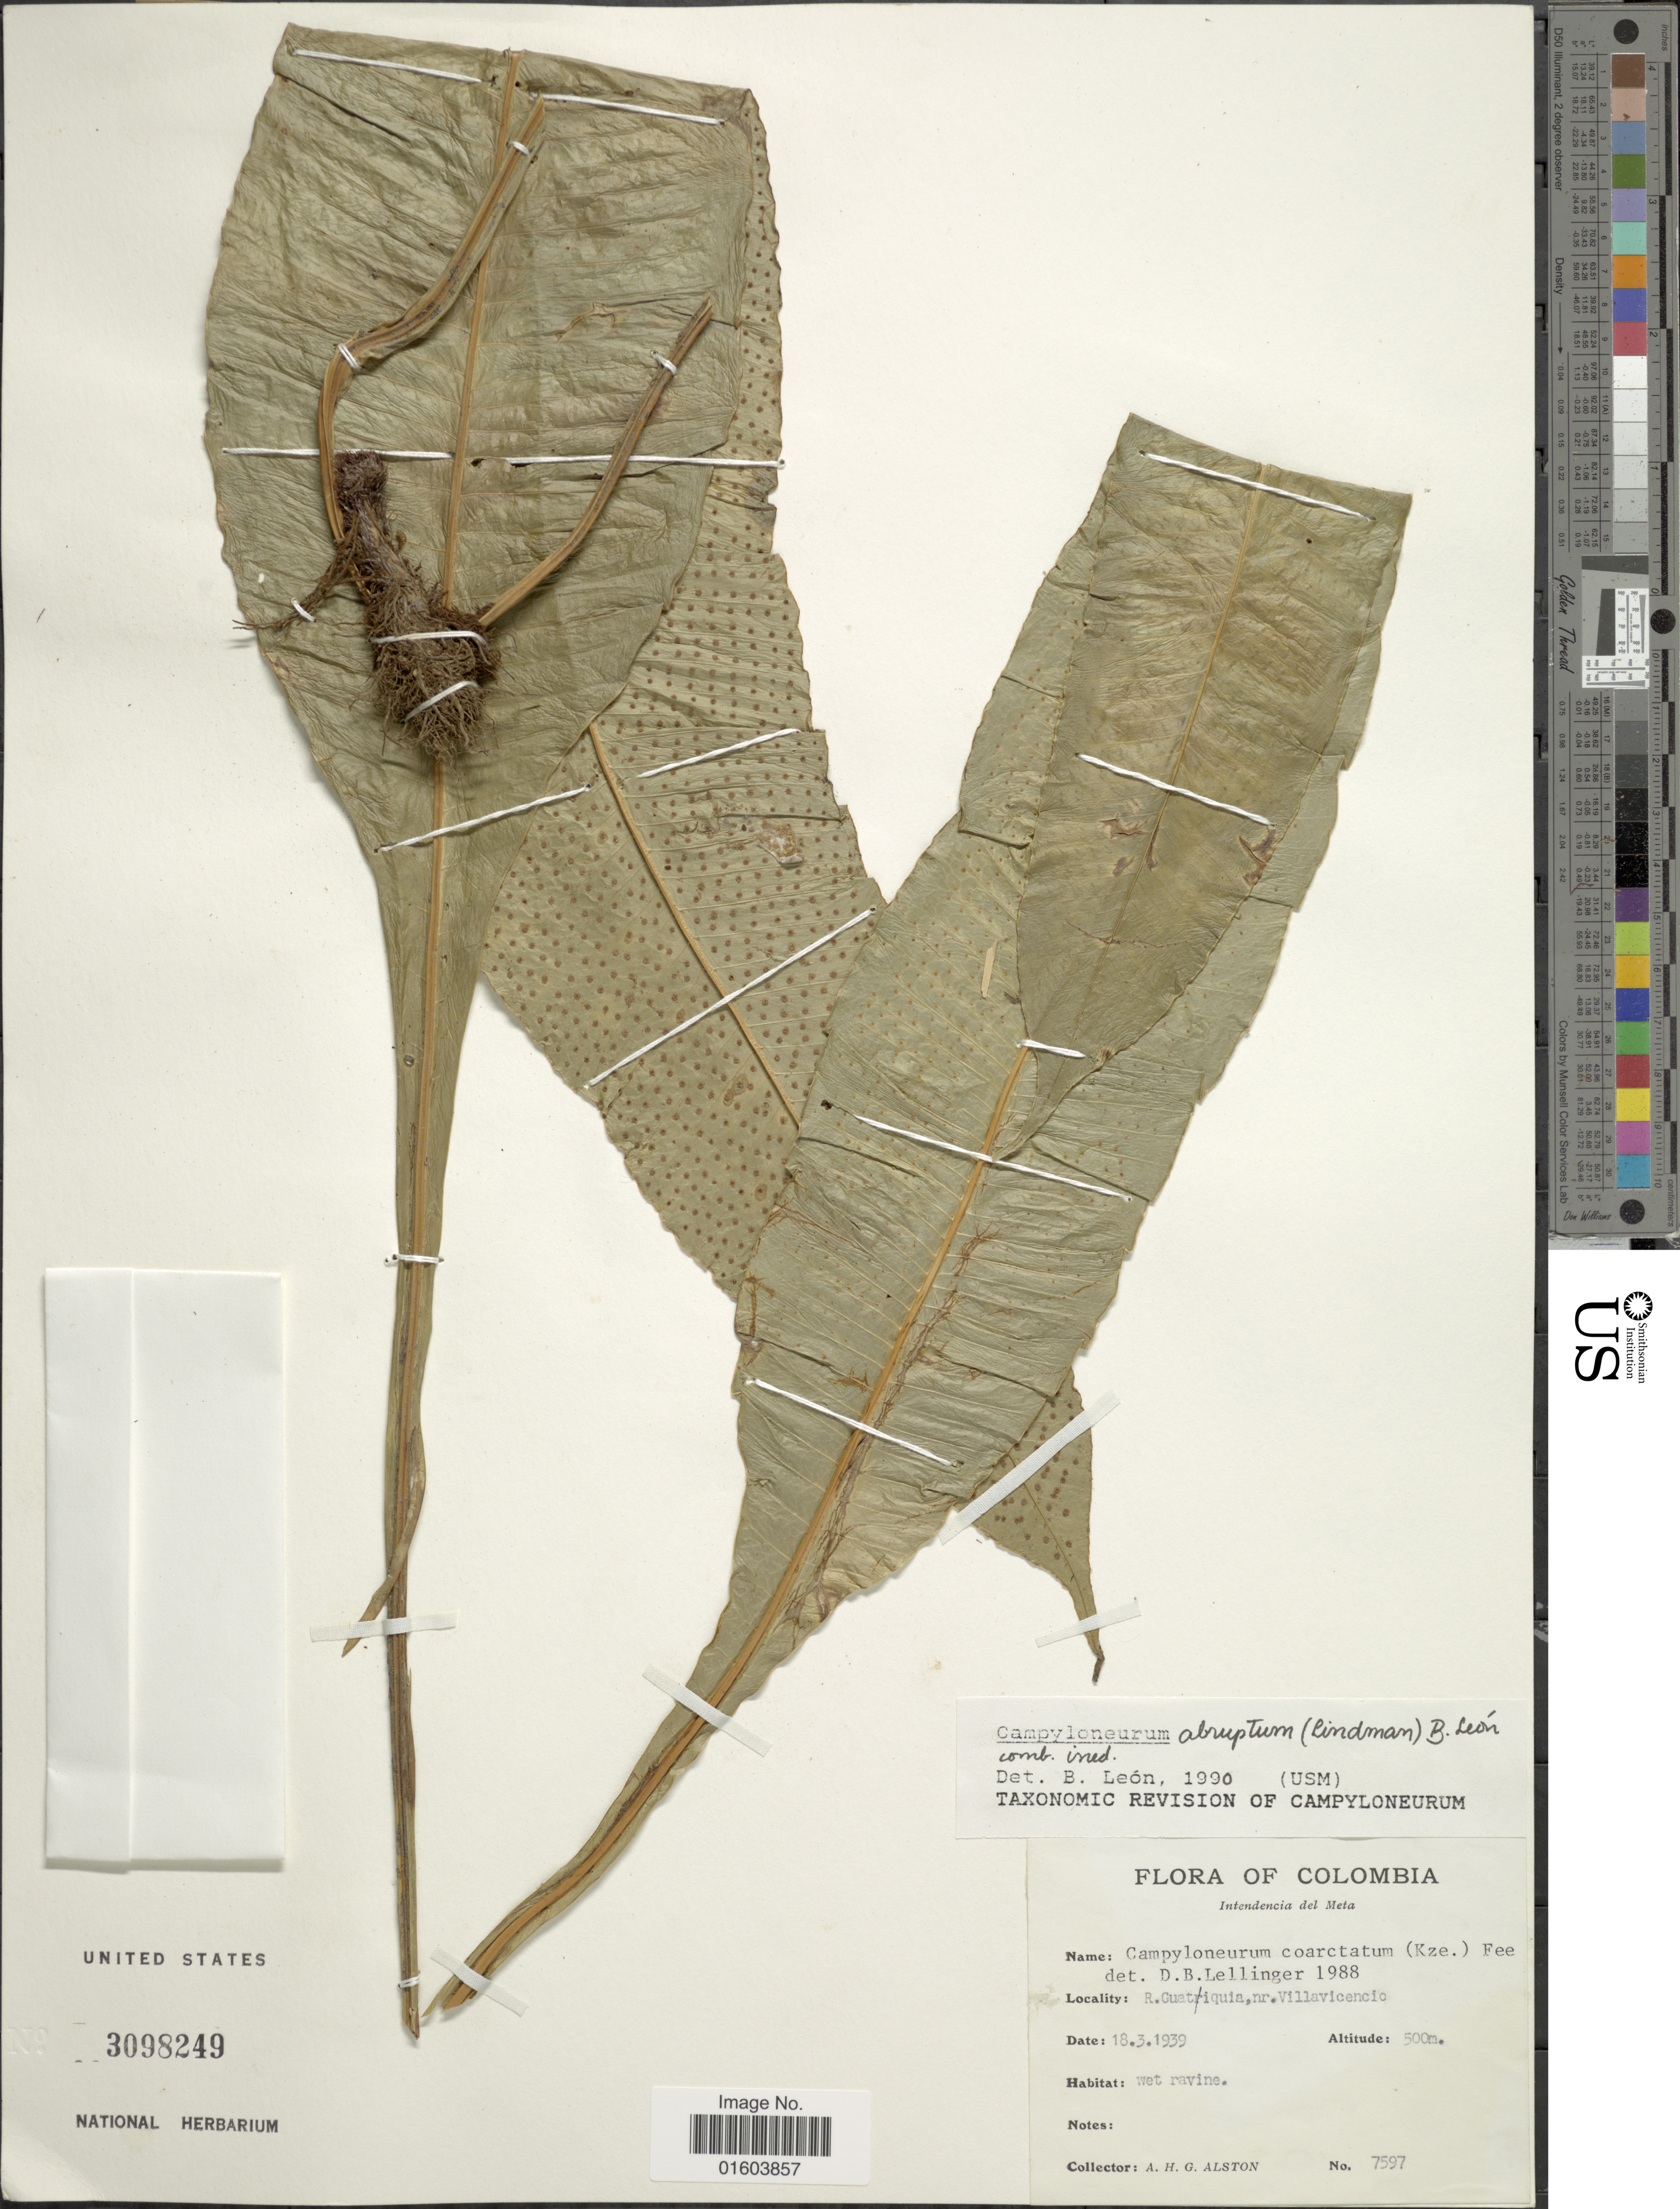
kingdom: Plantae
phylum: Tracheophyta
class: Polypodiopsida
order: Polypodiales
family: Polypodiaceae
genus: Campyloneurum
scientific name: Campyloneurum abruptum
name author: (Lindm.) B. León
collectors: A. H. Alston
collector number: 7597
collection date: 1939-03-18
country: Colombia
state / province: Meta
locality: Intendencia del Meta. R. Guatiquia, nr. Villavicencic.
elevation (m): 500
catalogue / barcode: US 3098249